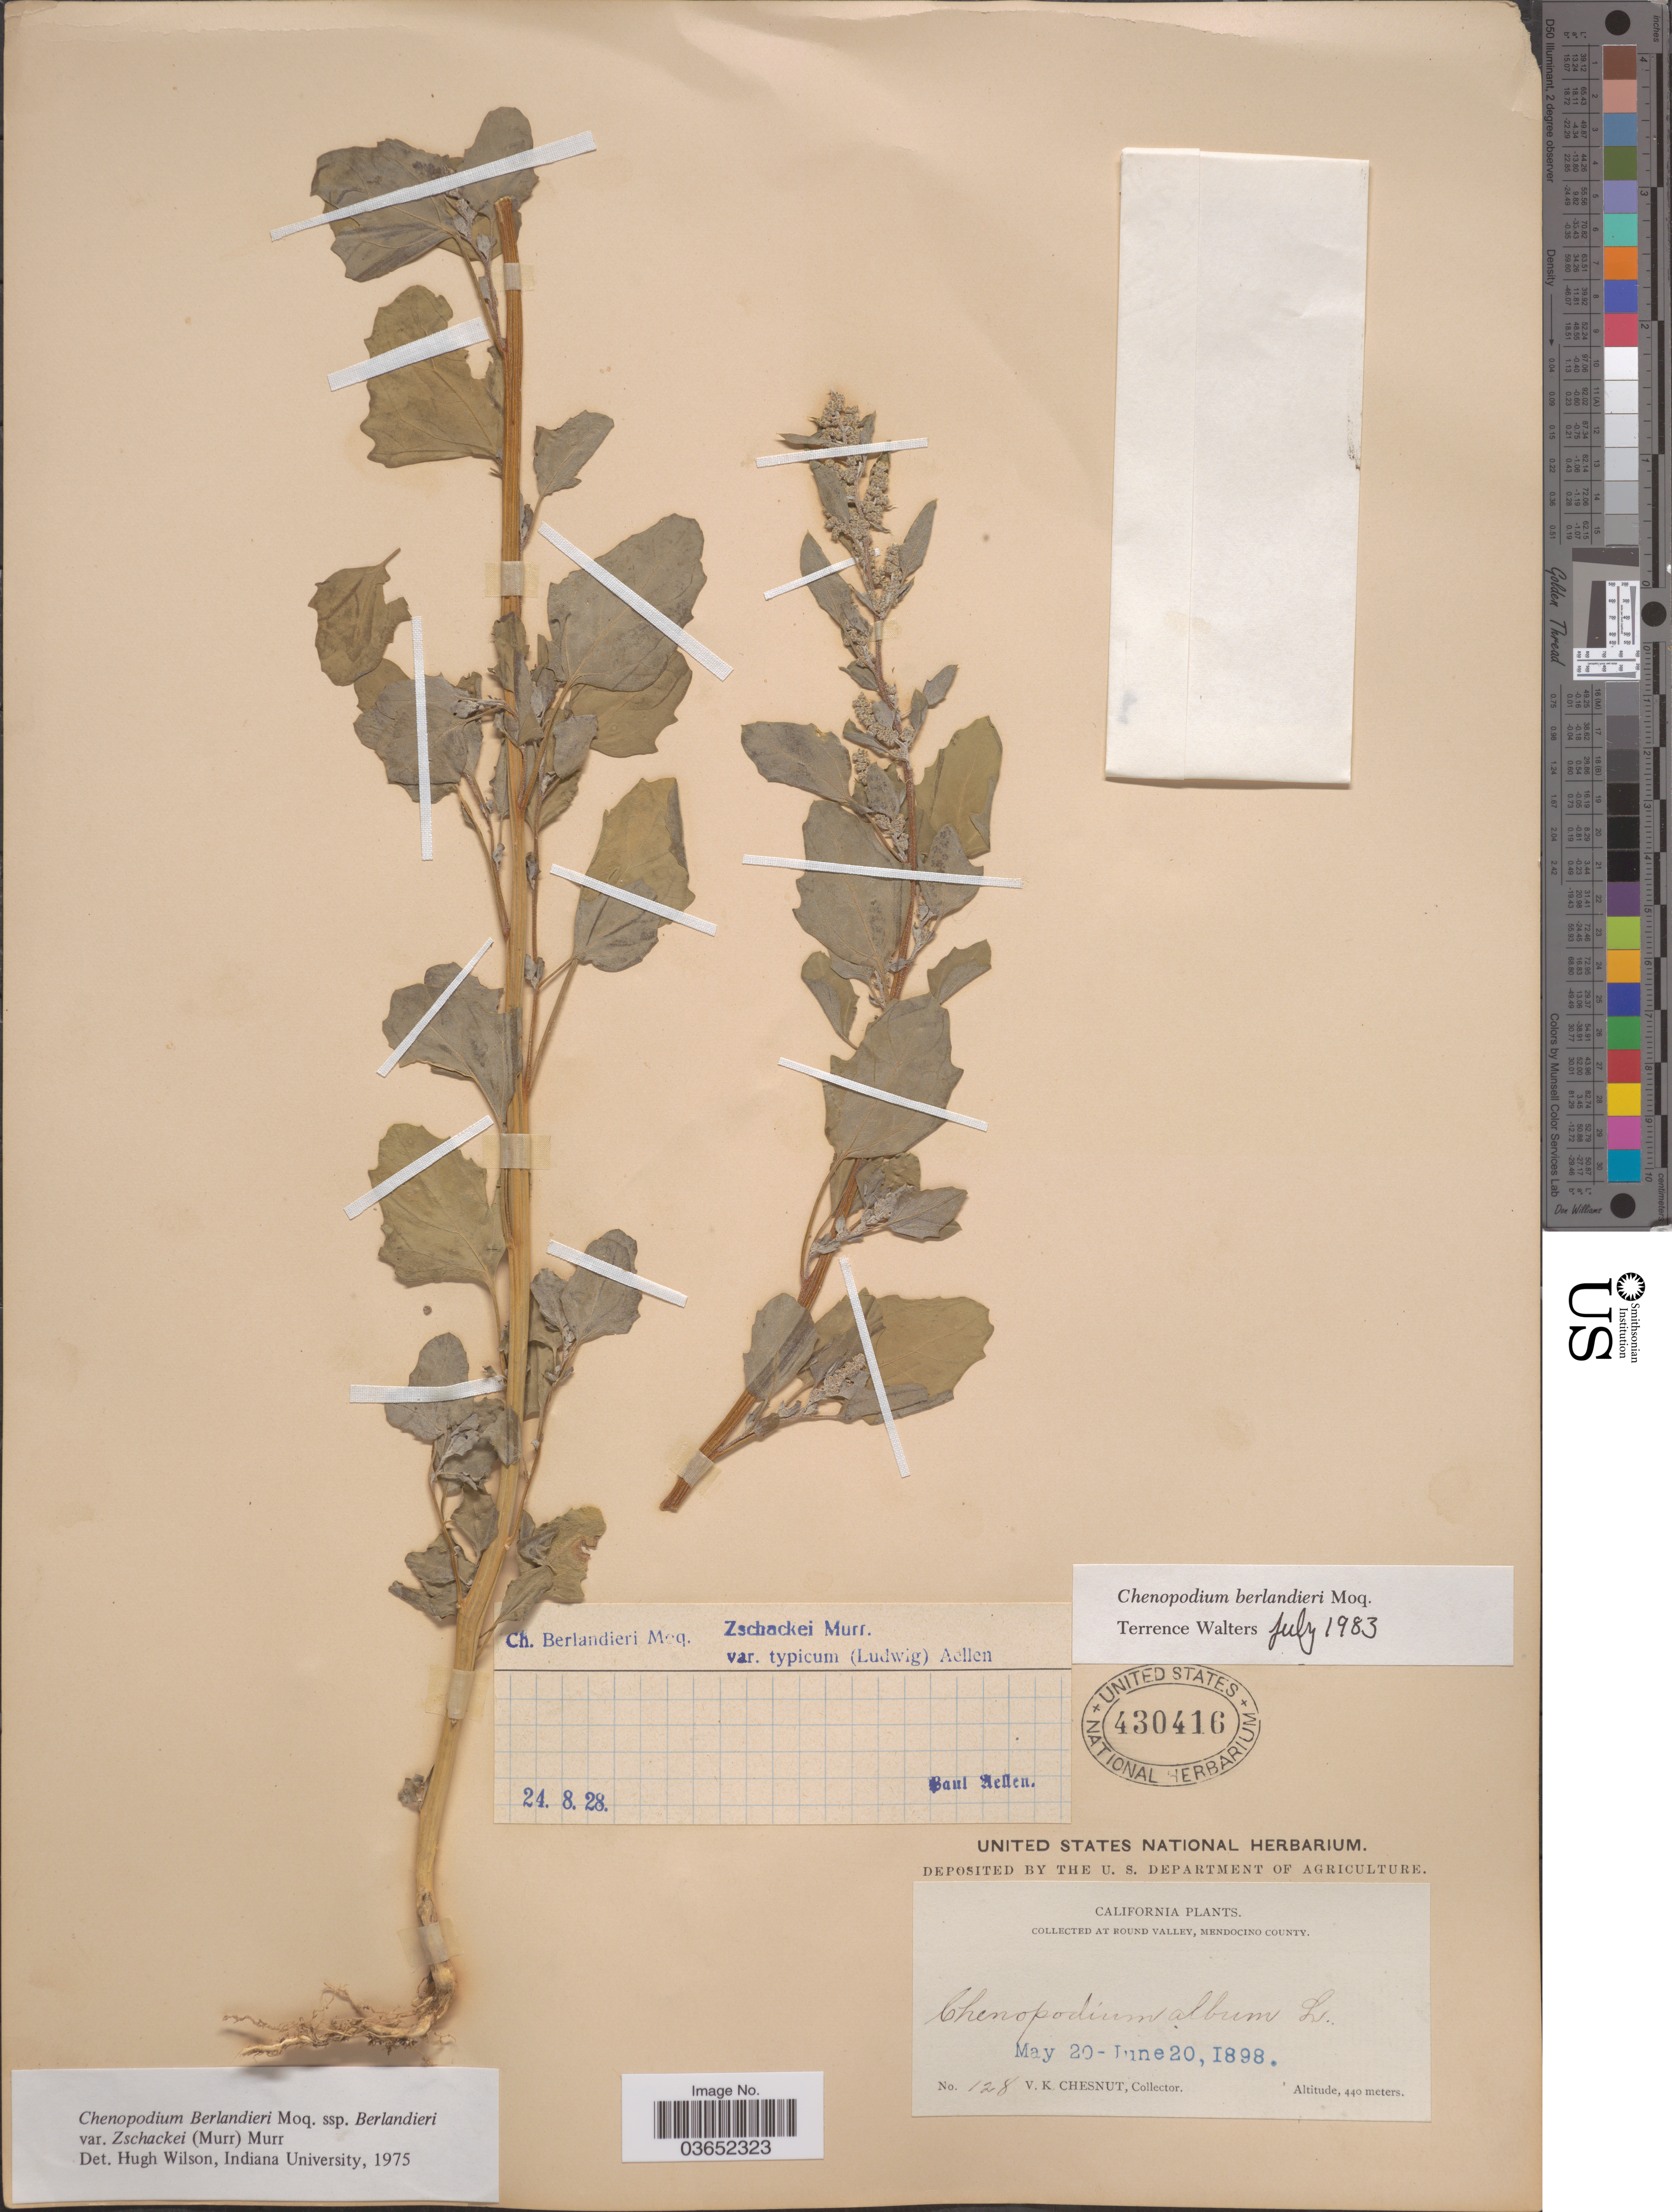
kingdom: Plantae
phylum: Tracheophyta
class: Magnoliopsida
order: Caryophyllales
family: Amaranthaceae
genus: Chenopodium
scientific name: Chenopodium berlandieri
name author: Moq.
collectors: V. Chesnut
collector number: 128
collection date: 1898-05-20/1898-06-20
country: United States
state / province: California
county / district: Mendocino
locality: At Round Valley, Mendocino County.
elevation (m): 440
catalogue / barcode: US 430416